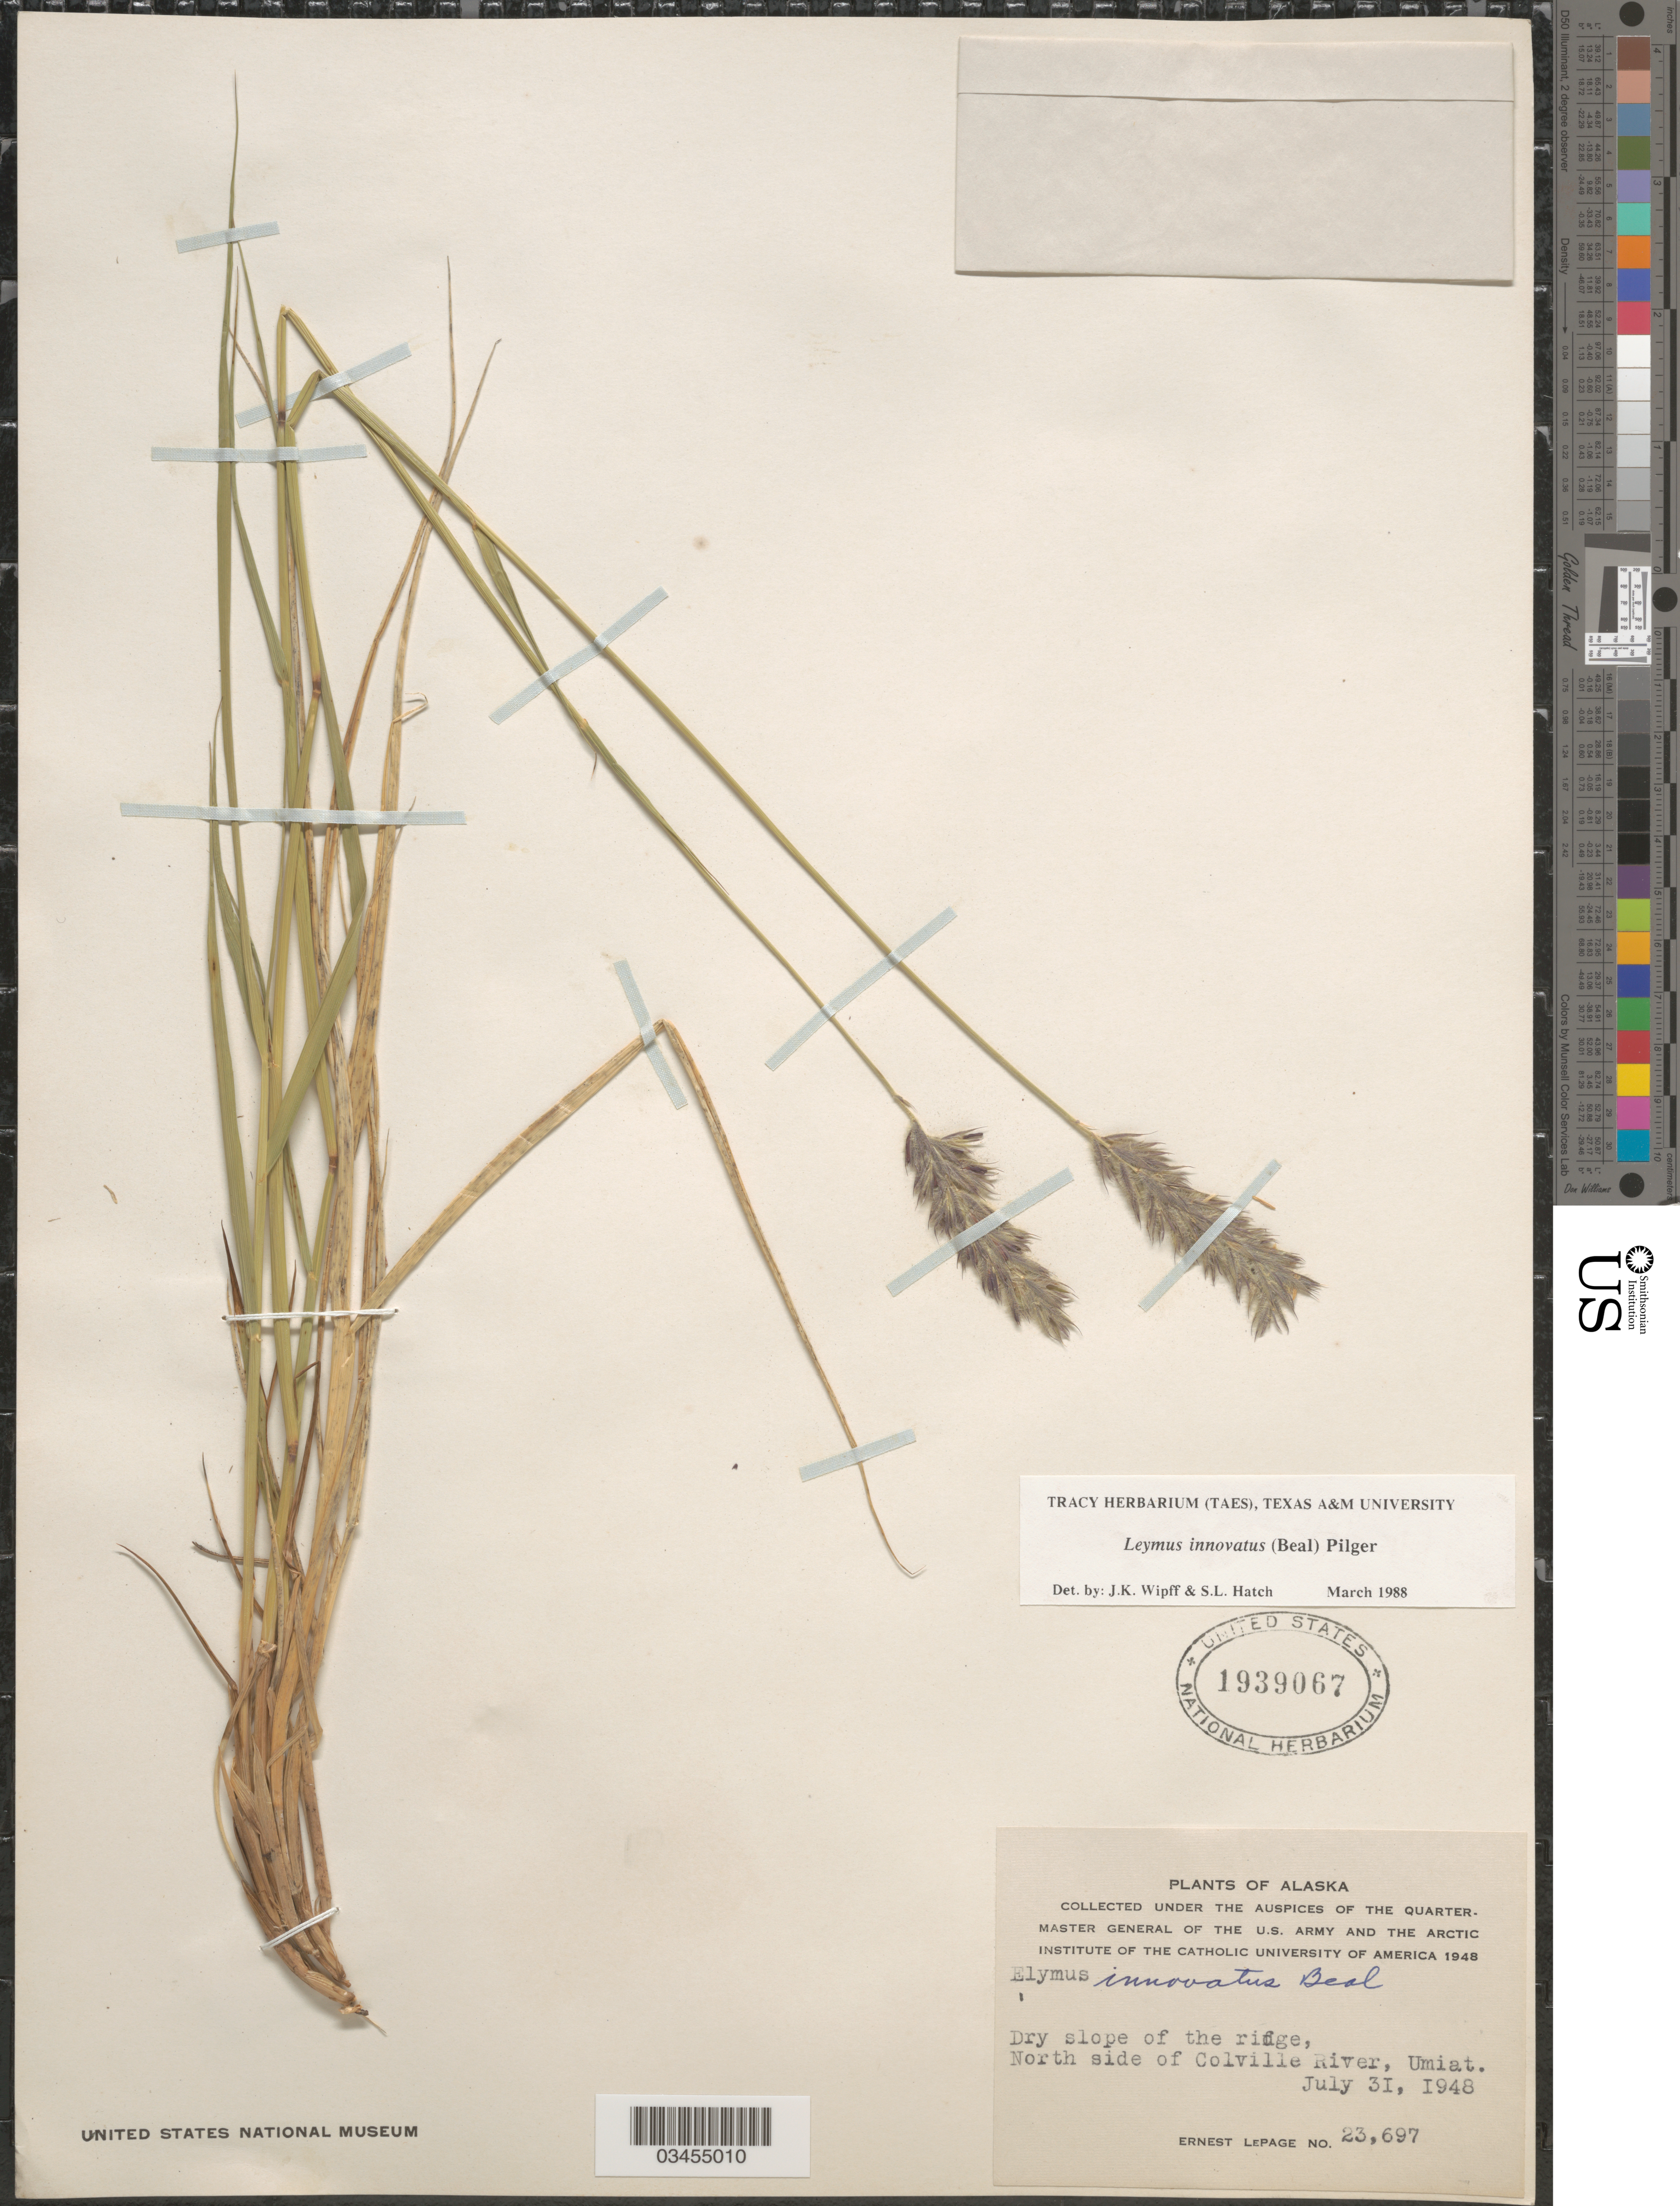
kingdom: Plantae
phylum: Tracheophyta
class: Liliopsida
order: Poales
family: Poaceae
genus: Leymus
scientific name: Leymus innovatus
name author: (W.J. Beal) Pilg.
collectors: E. Lepage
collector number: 23697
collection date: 1948-07-31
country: United States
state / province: Alaska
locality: Dry slope of the ridge. North side of Colville River, Umiat.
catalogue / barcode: US 1939067